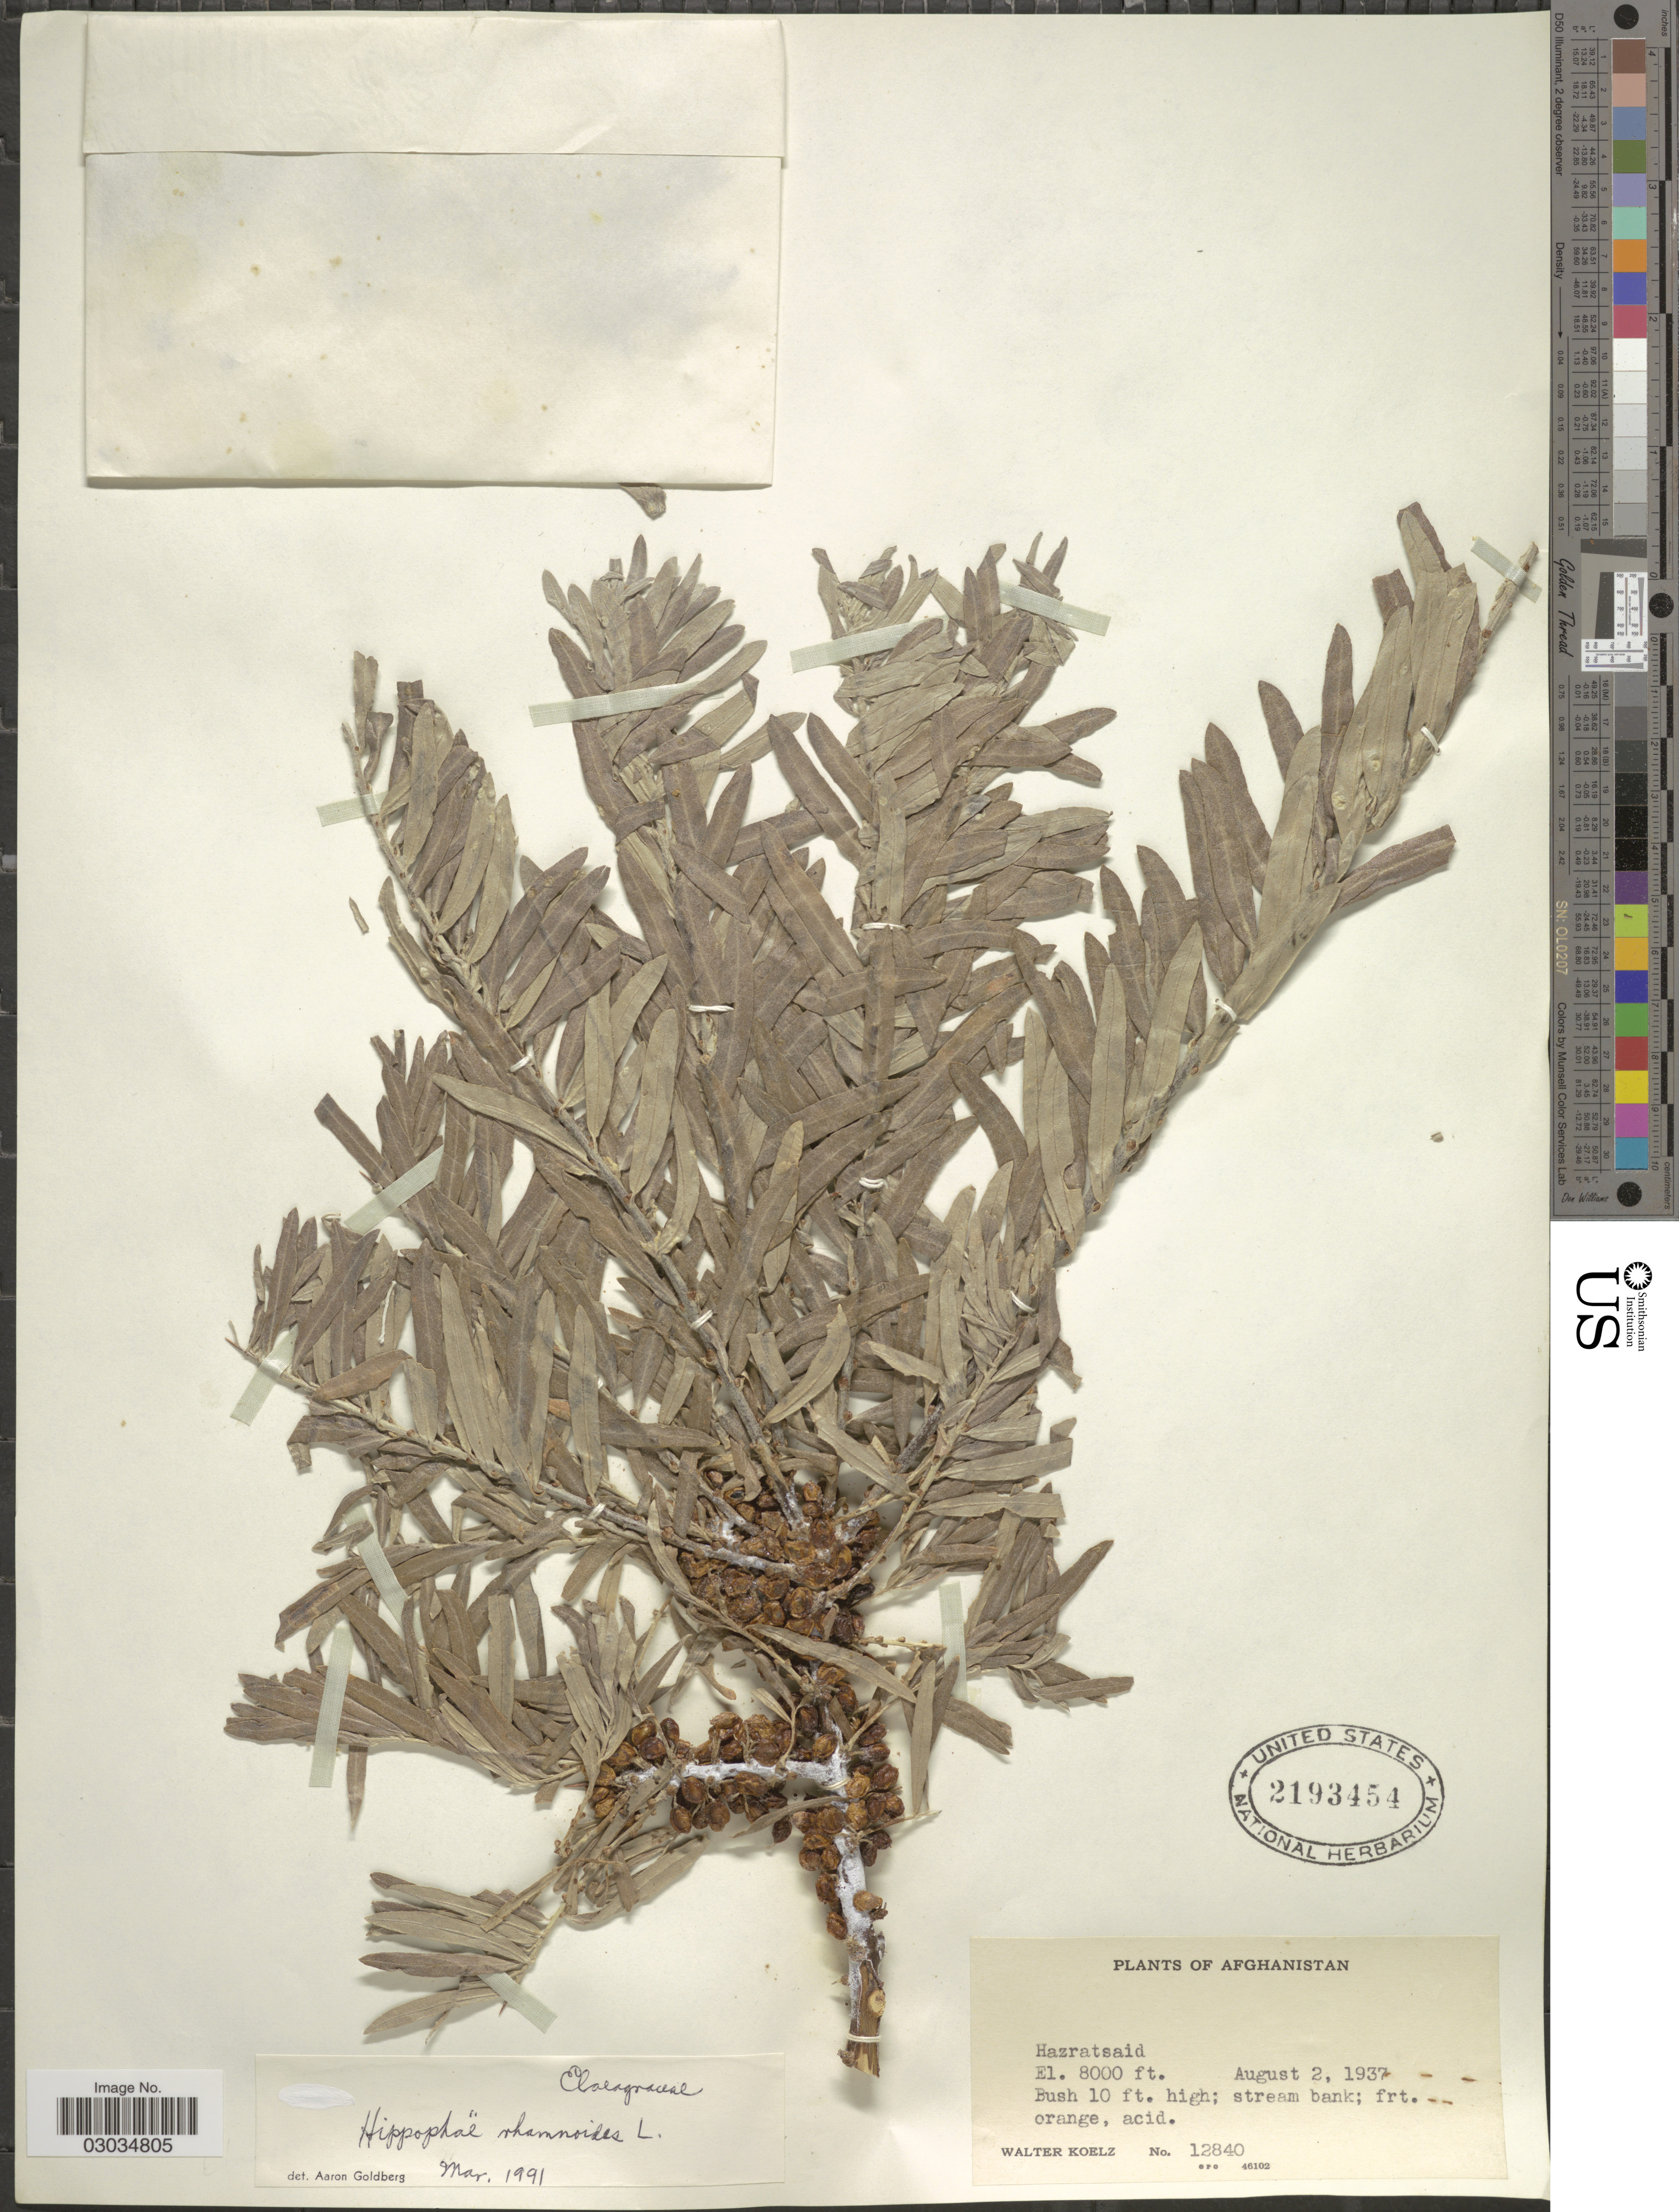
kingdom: Plantae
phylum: Tracheophyta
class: Magnoliopsida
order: Rosales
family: Elaeagnaceae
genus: Hippophae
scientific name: Hippophae rhamnoides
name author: L.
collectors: W. N. Koelz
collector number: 12840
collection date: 1937-08-02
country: Afghanistan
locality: Hazratsaid.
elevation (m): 2438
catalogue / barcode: US 2193454